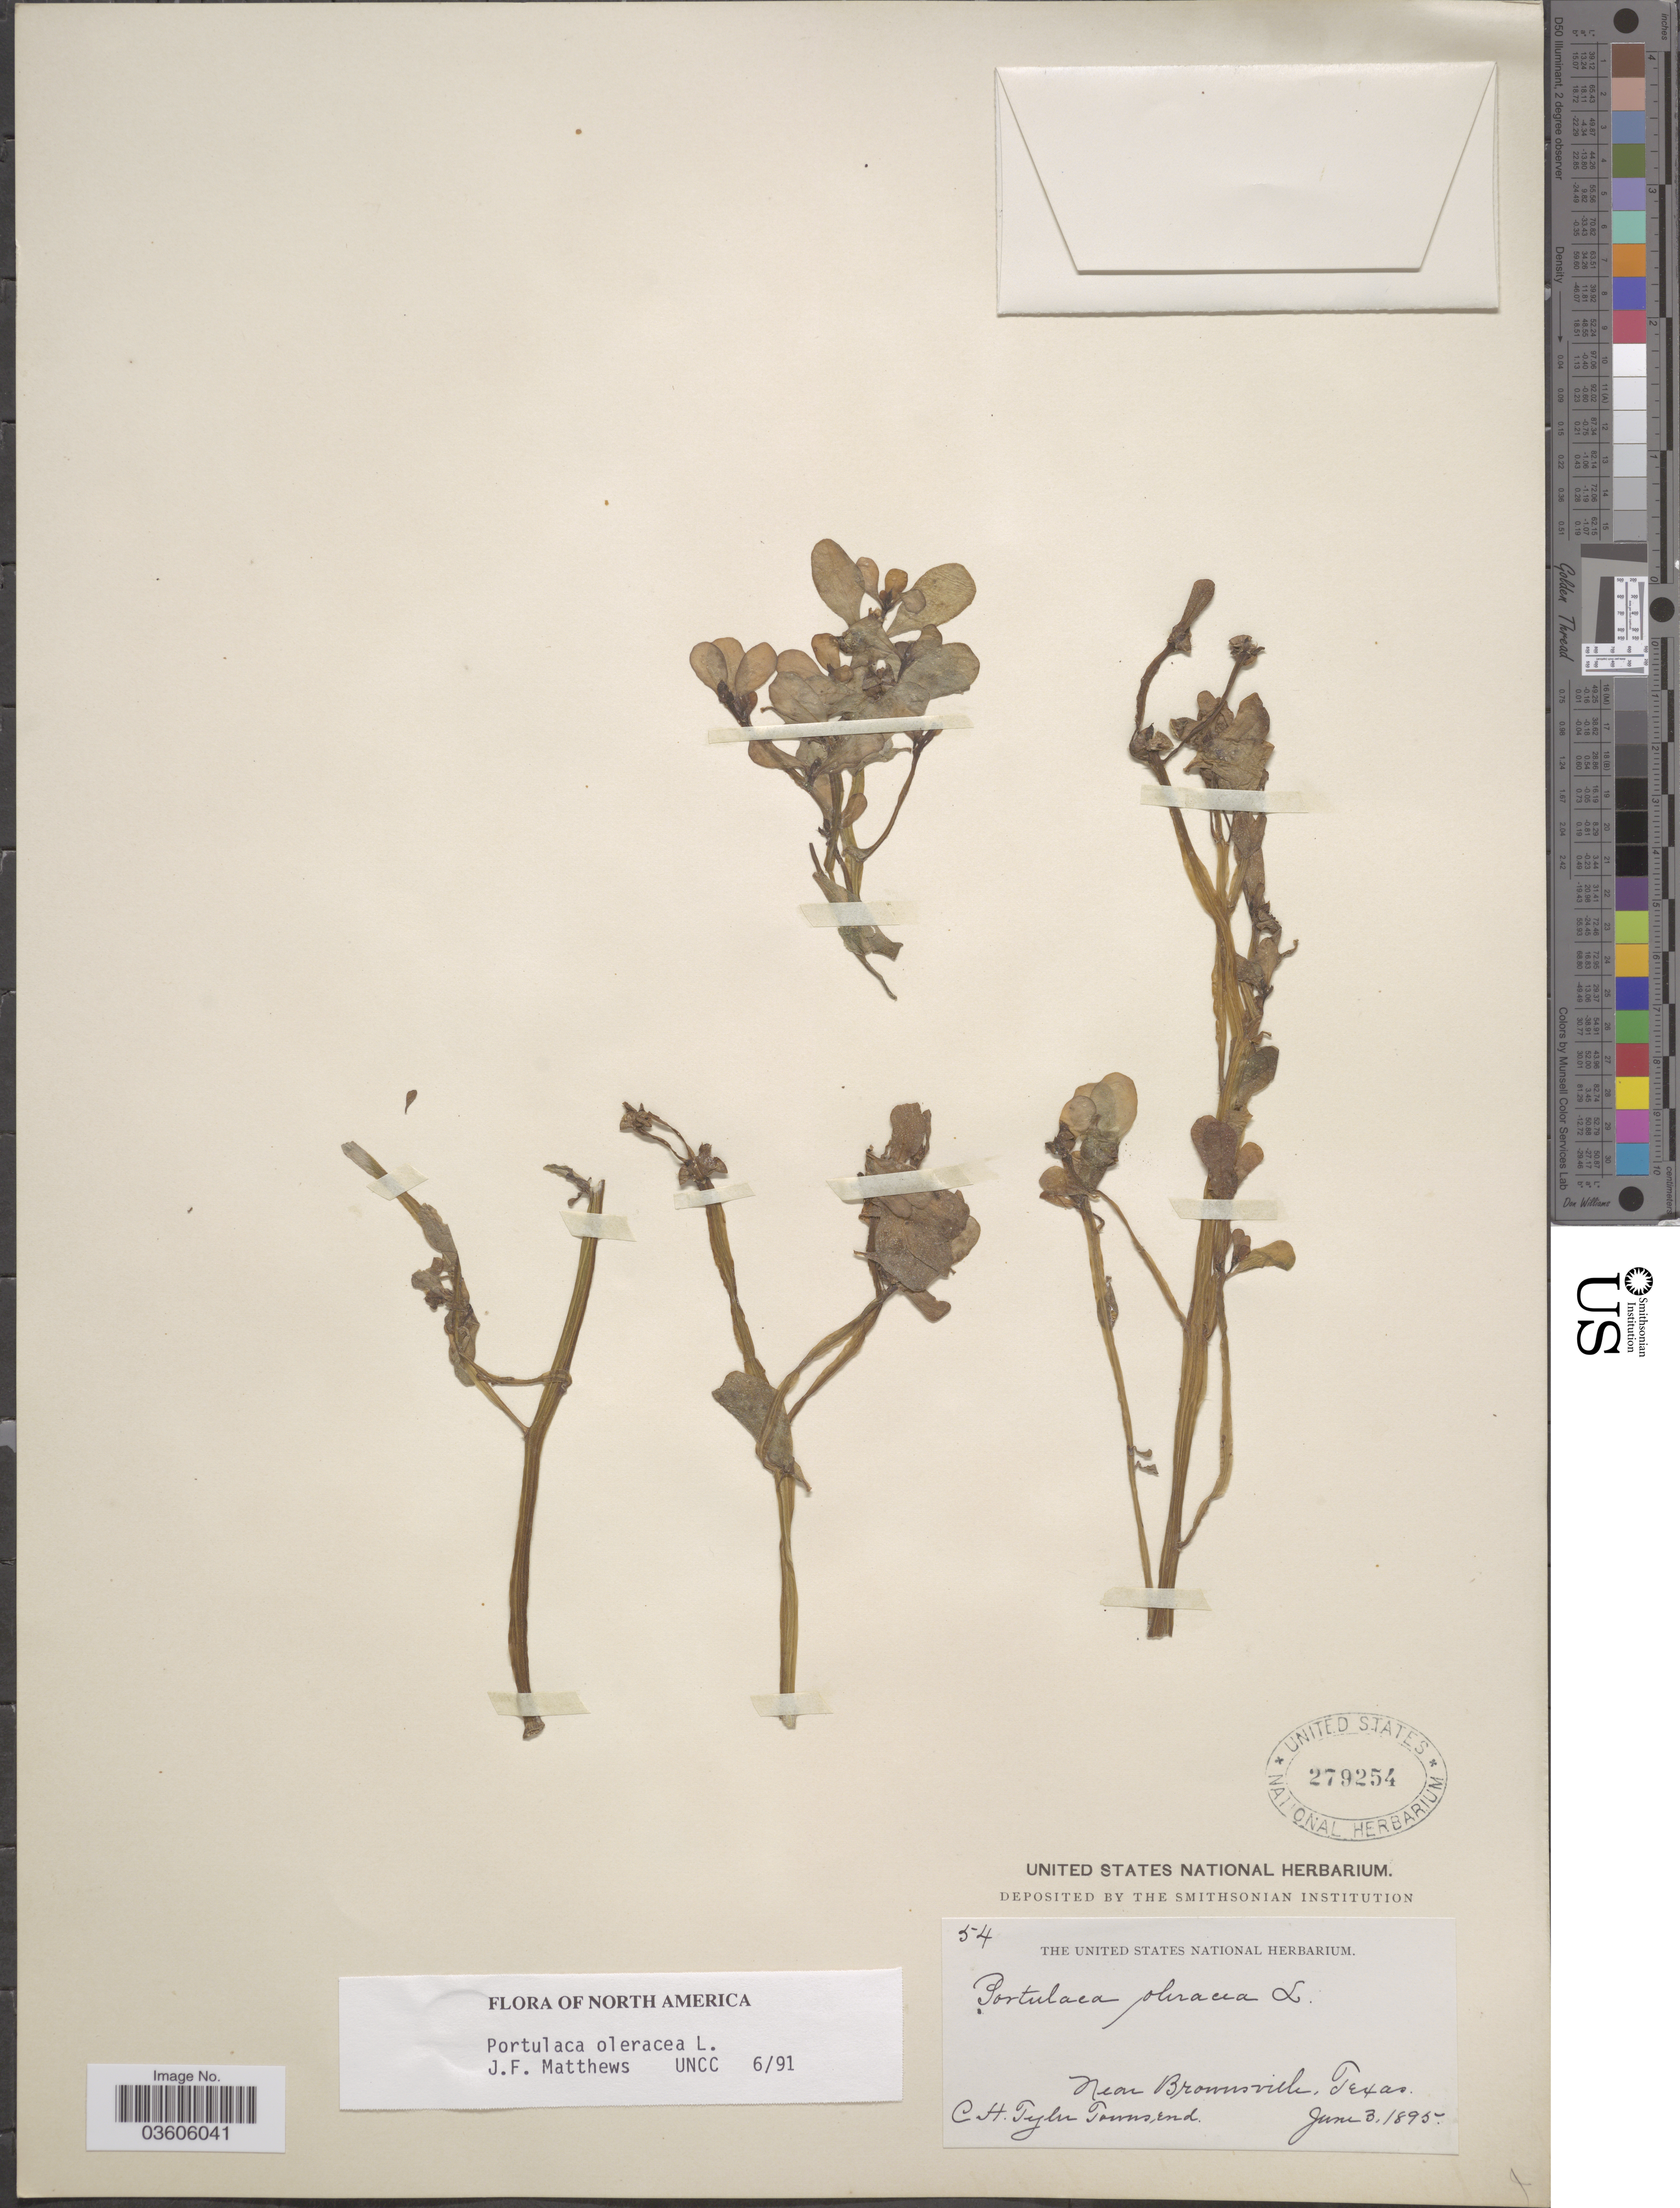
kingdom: Plantae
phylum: Tracheophyta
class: Magnoliopsida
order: Caryophyllales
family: Portulacaceae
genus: Portulaca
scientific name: Portulaca oleracea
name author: L.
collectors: C. H. T. Townsend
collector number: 54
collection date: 1895-06-03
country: United States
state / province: Texas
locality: Near Brownsville.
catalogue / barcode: US 279254